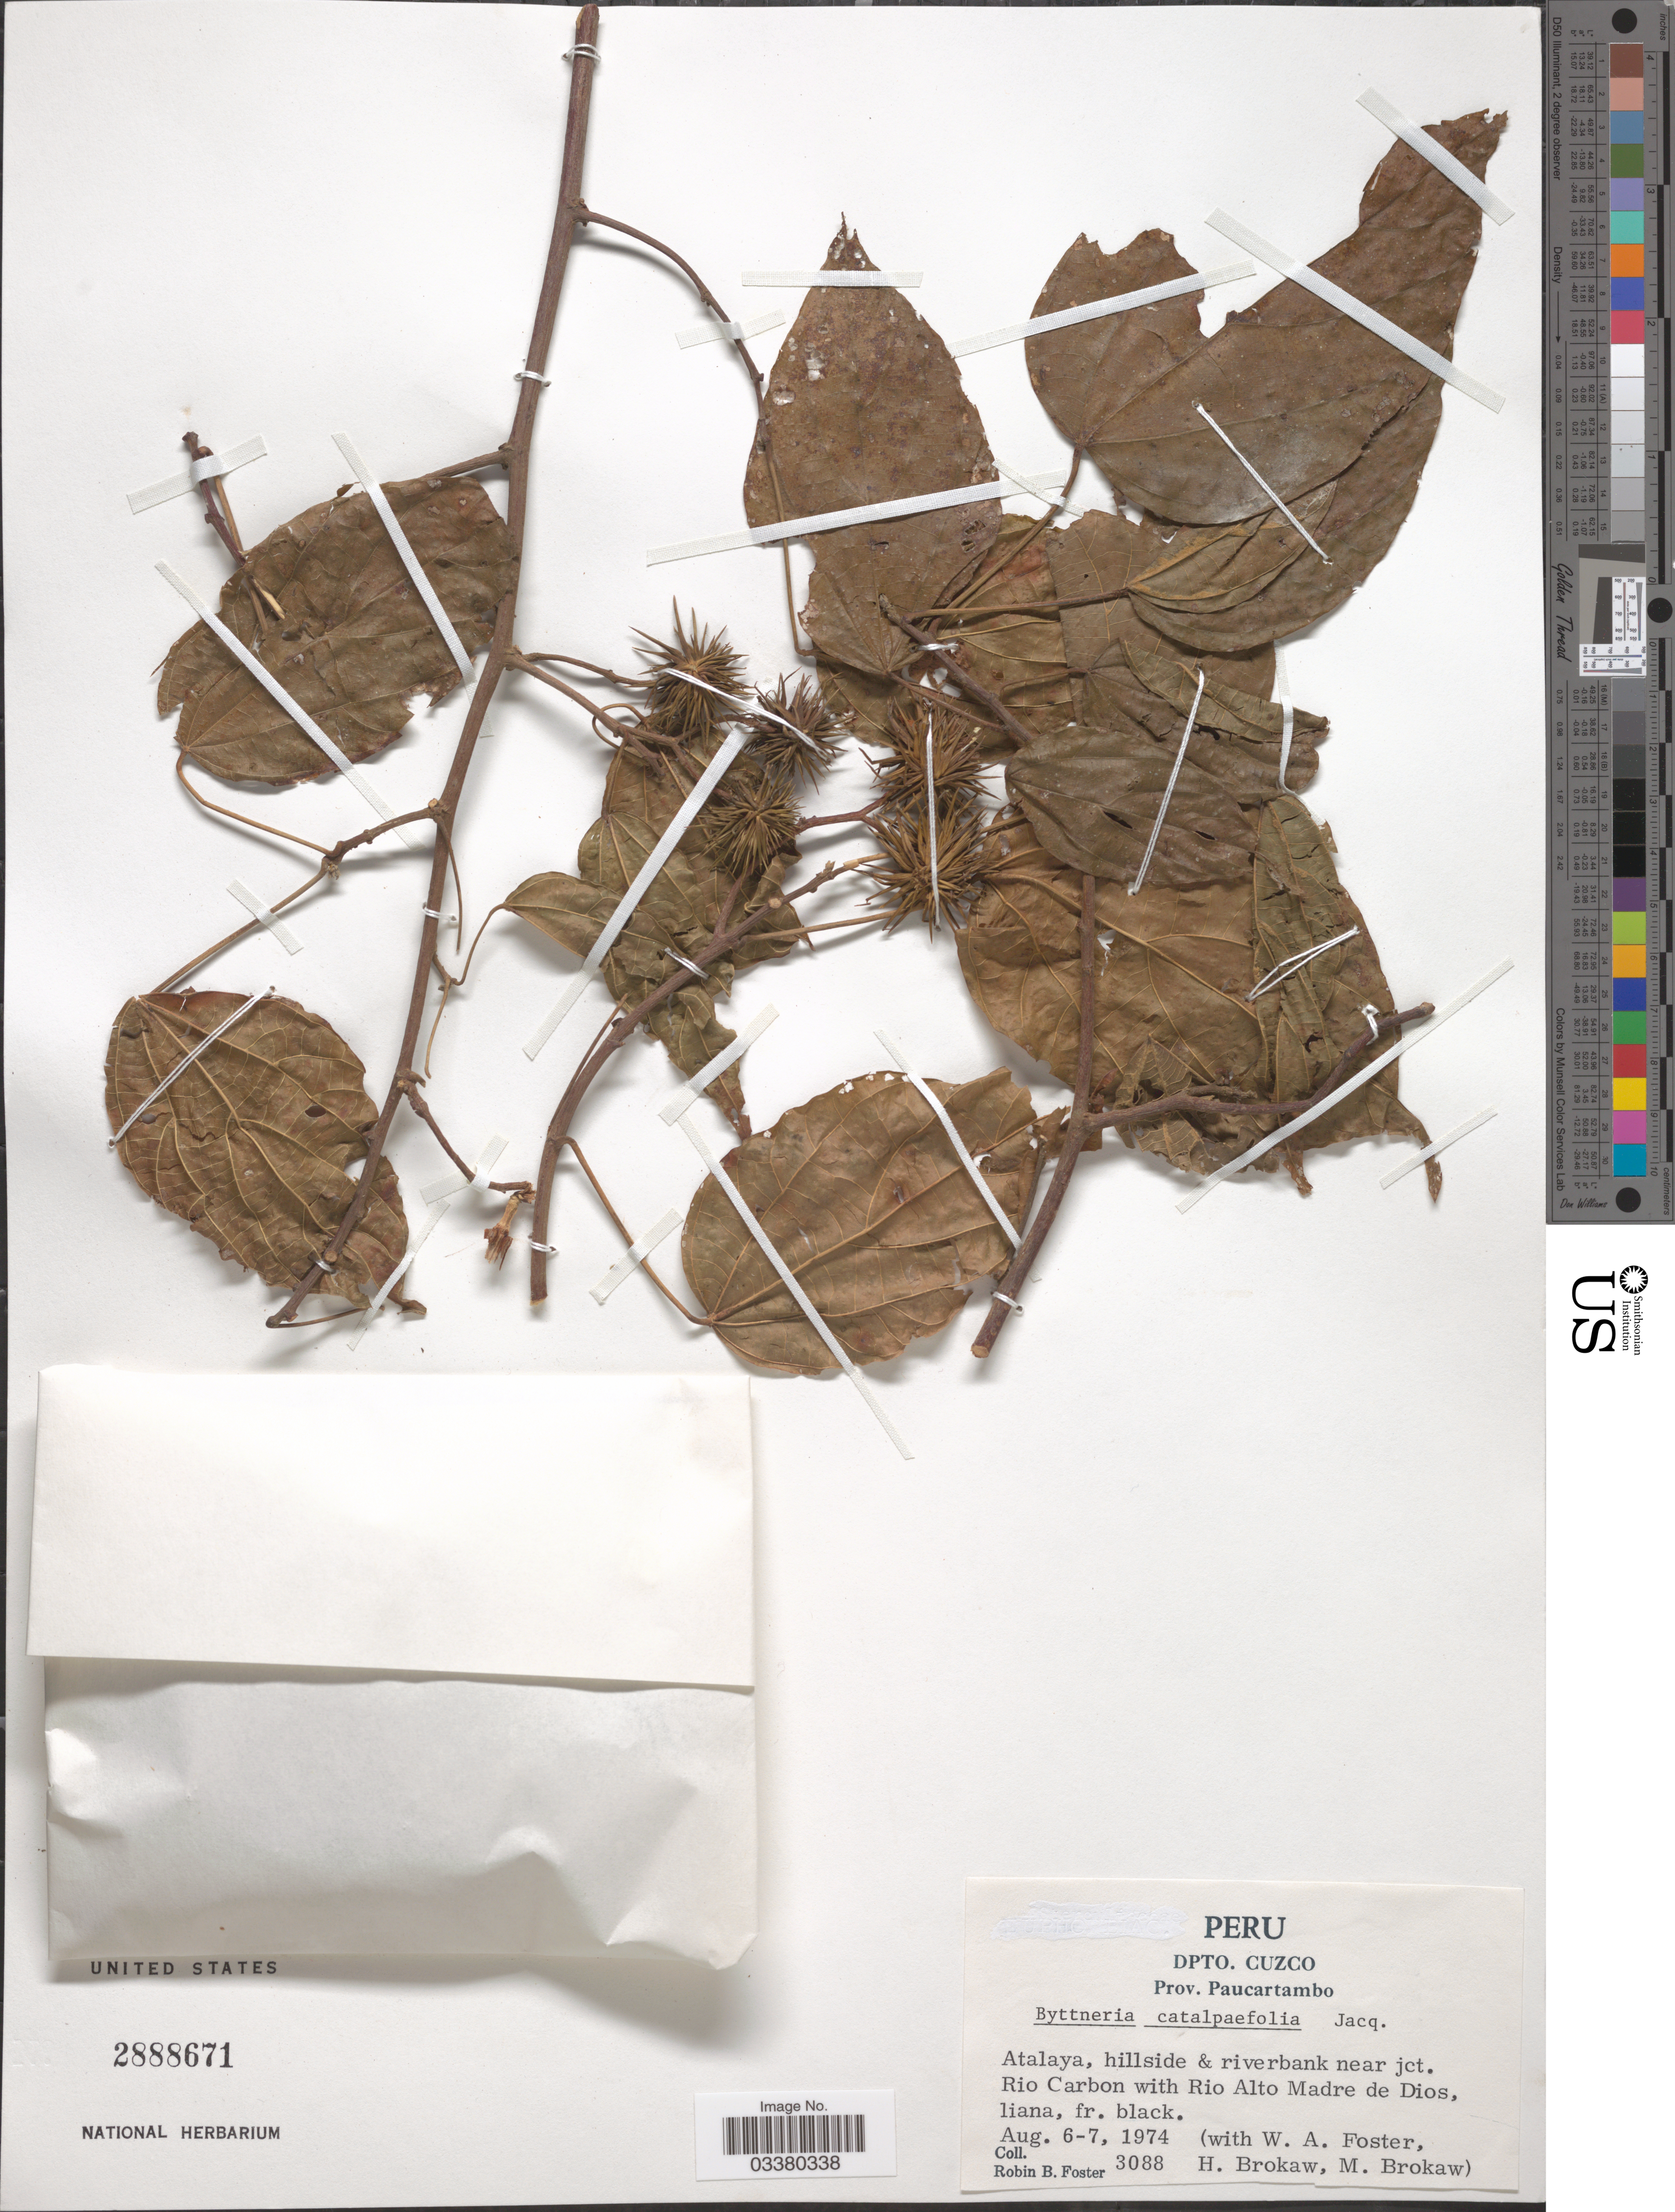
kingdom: Plantae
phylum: Tracheophyta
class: Magnoliopsida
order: Malvales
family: Malvaceae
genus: Byttneria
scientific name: Byttneria catalpifolia subsp. catalpifolia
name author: Jacq.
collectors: R. B. Foster, W. Foster, H. Brokaw & M. Brokaw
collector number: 3088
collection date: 1974-08-06/1974-08-07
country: Peru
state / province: Cusco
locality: Dpto. Cuzco. Prov. Paucartambo. Atalaya, hillside & riverbank near jct. Rio Carbon with Rio Alto Madre de Dios.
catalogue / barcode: US 2888671